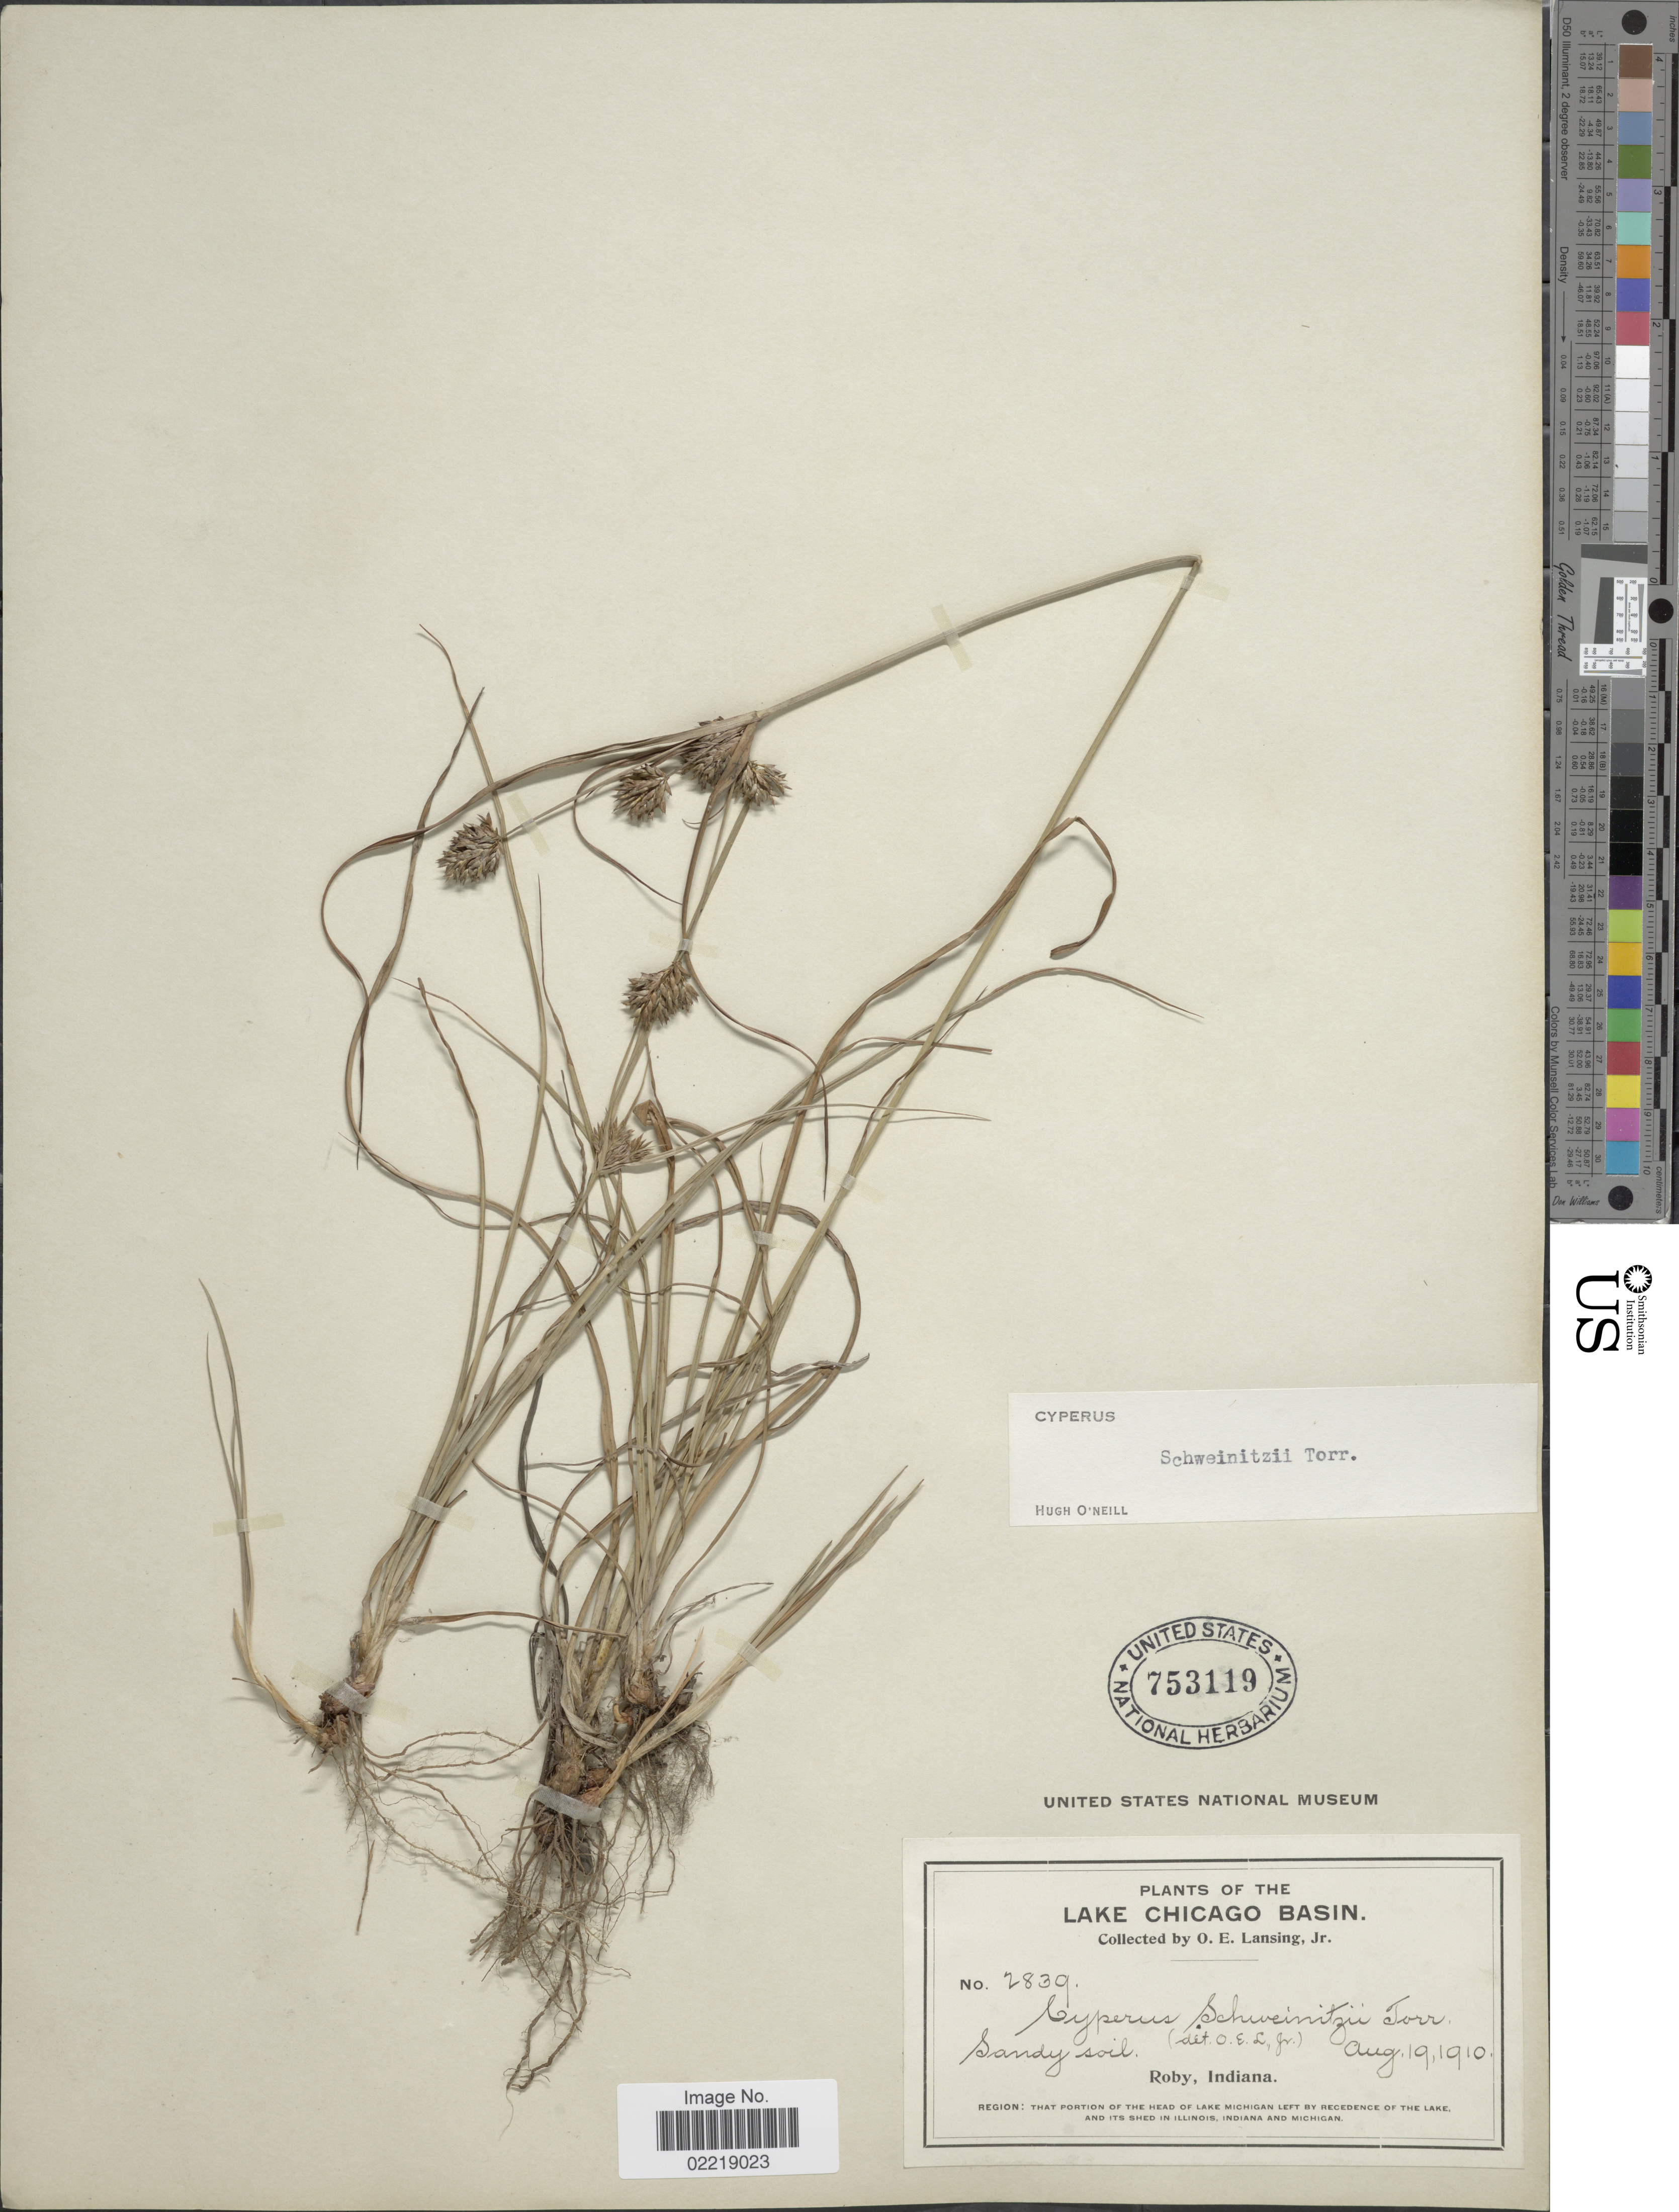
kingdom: Plantae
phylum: Tracheophyta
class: Liliopsida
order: Poales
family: Cyperaceae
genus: Cyperus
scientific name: Cyperus schweinitzii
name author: Torr.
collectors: O. Lansing Jr.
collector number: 2839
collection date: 1910-08-19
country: United States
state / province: Indiana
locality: Lake Chicago Basin, Sandy soil, Roby, Region: That Portion Of The Head Of Lake Michigan let by Recedence of the Lake, and its Shed in Illinois, Indiana and Michigan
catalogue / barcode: US 753119